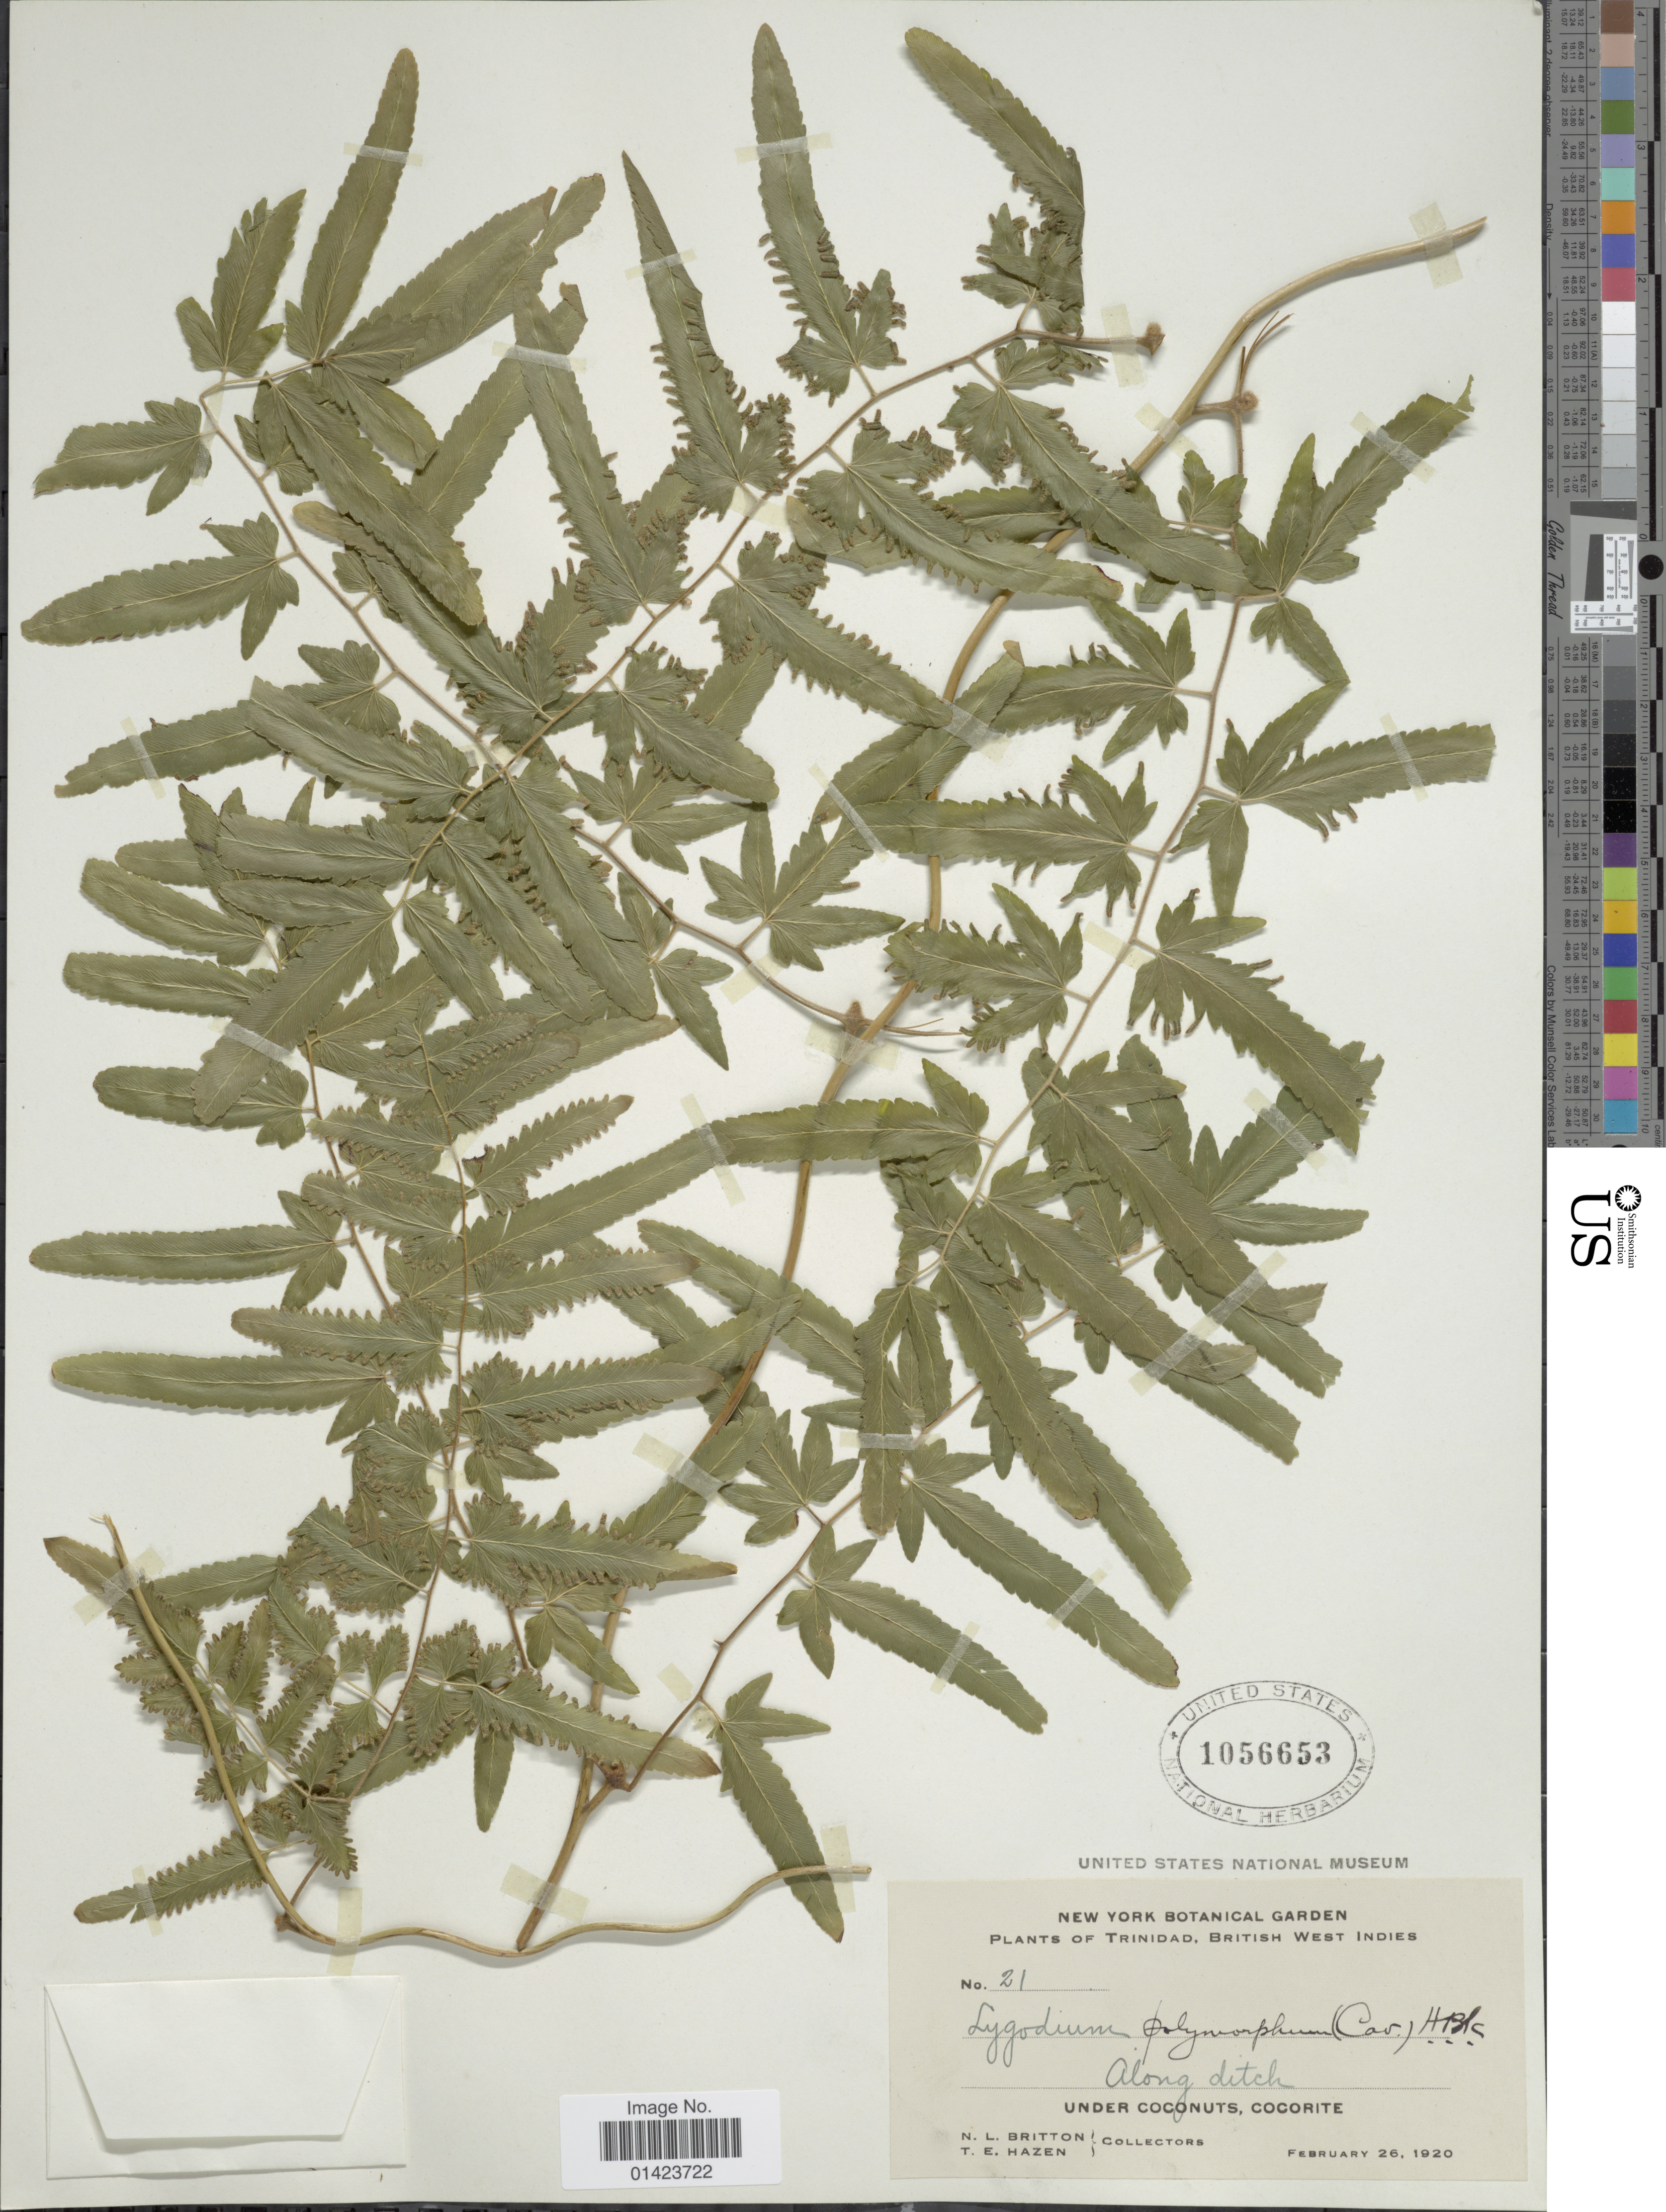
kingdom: Plantae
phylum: Tracheophyta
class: Polypodiopsida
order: Schizaeales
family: Lygodiaceae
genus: Lygodium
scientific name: Lygodium venustum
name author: Sw.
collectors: N. Britton & T. E. Hazen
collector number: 21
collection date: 1920-02-26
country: Trinidad and Tobago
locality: Trinidad, British West Indies, Along ditch, Under Coconuts, Cocorite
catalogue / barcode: US 1056653